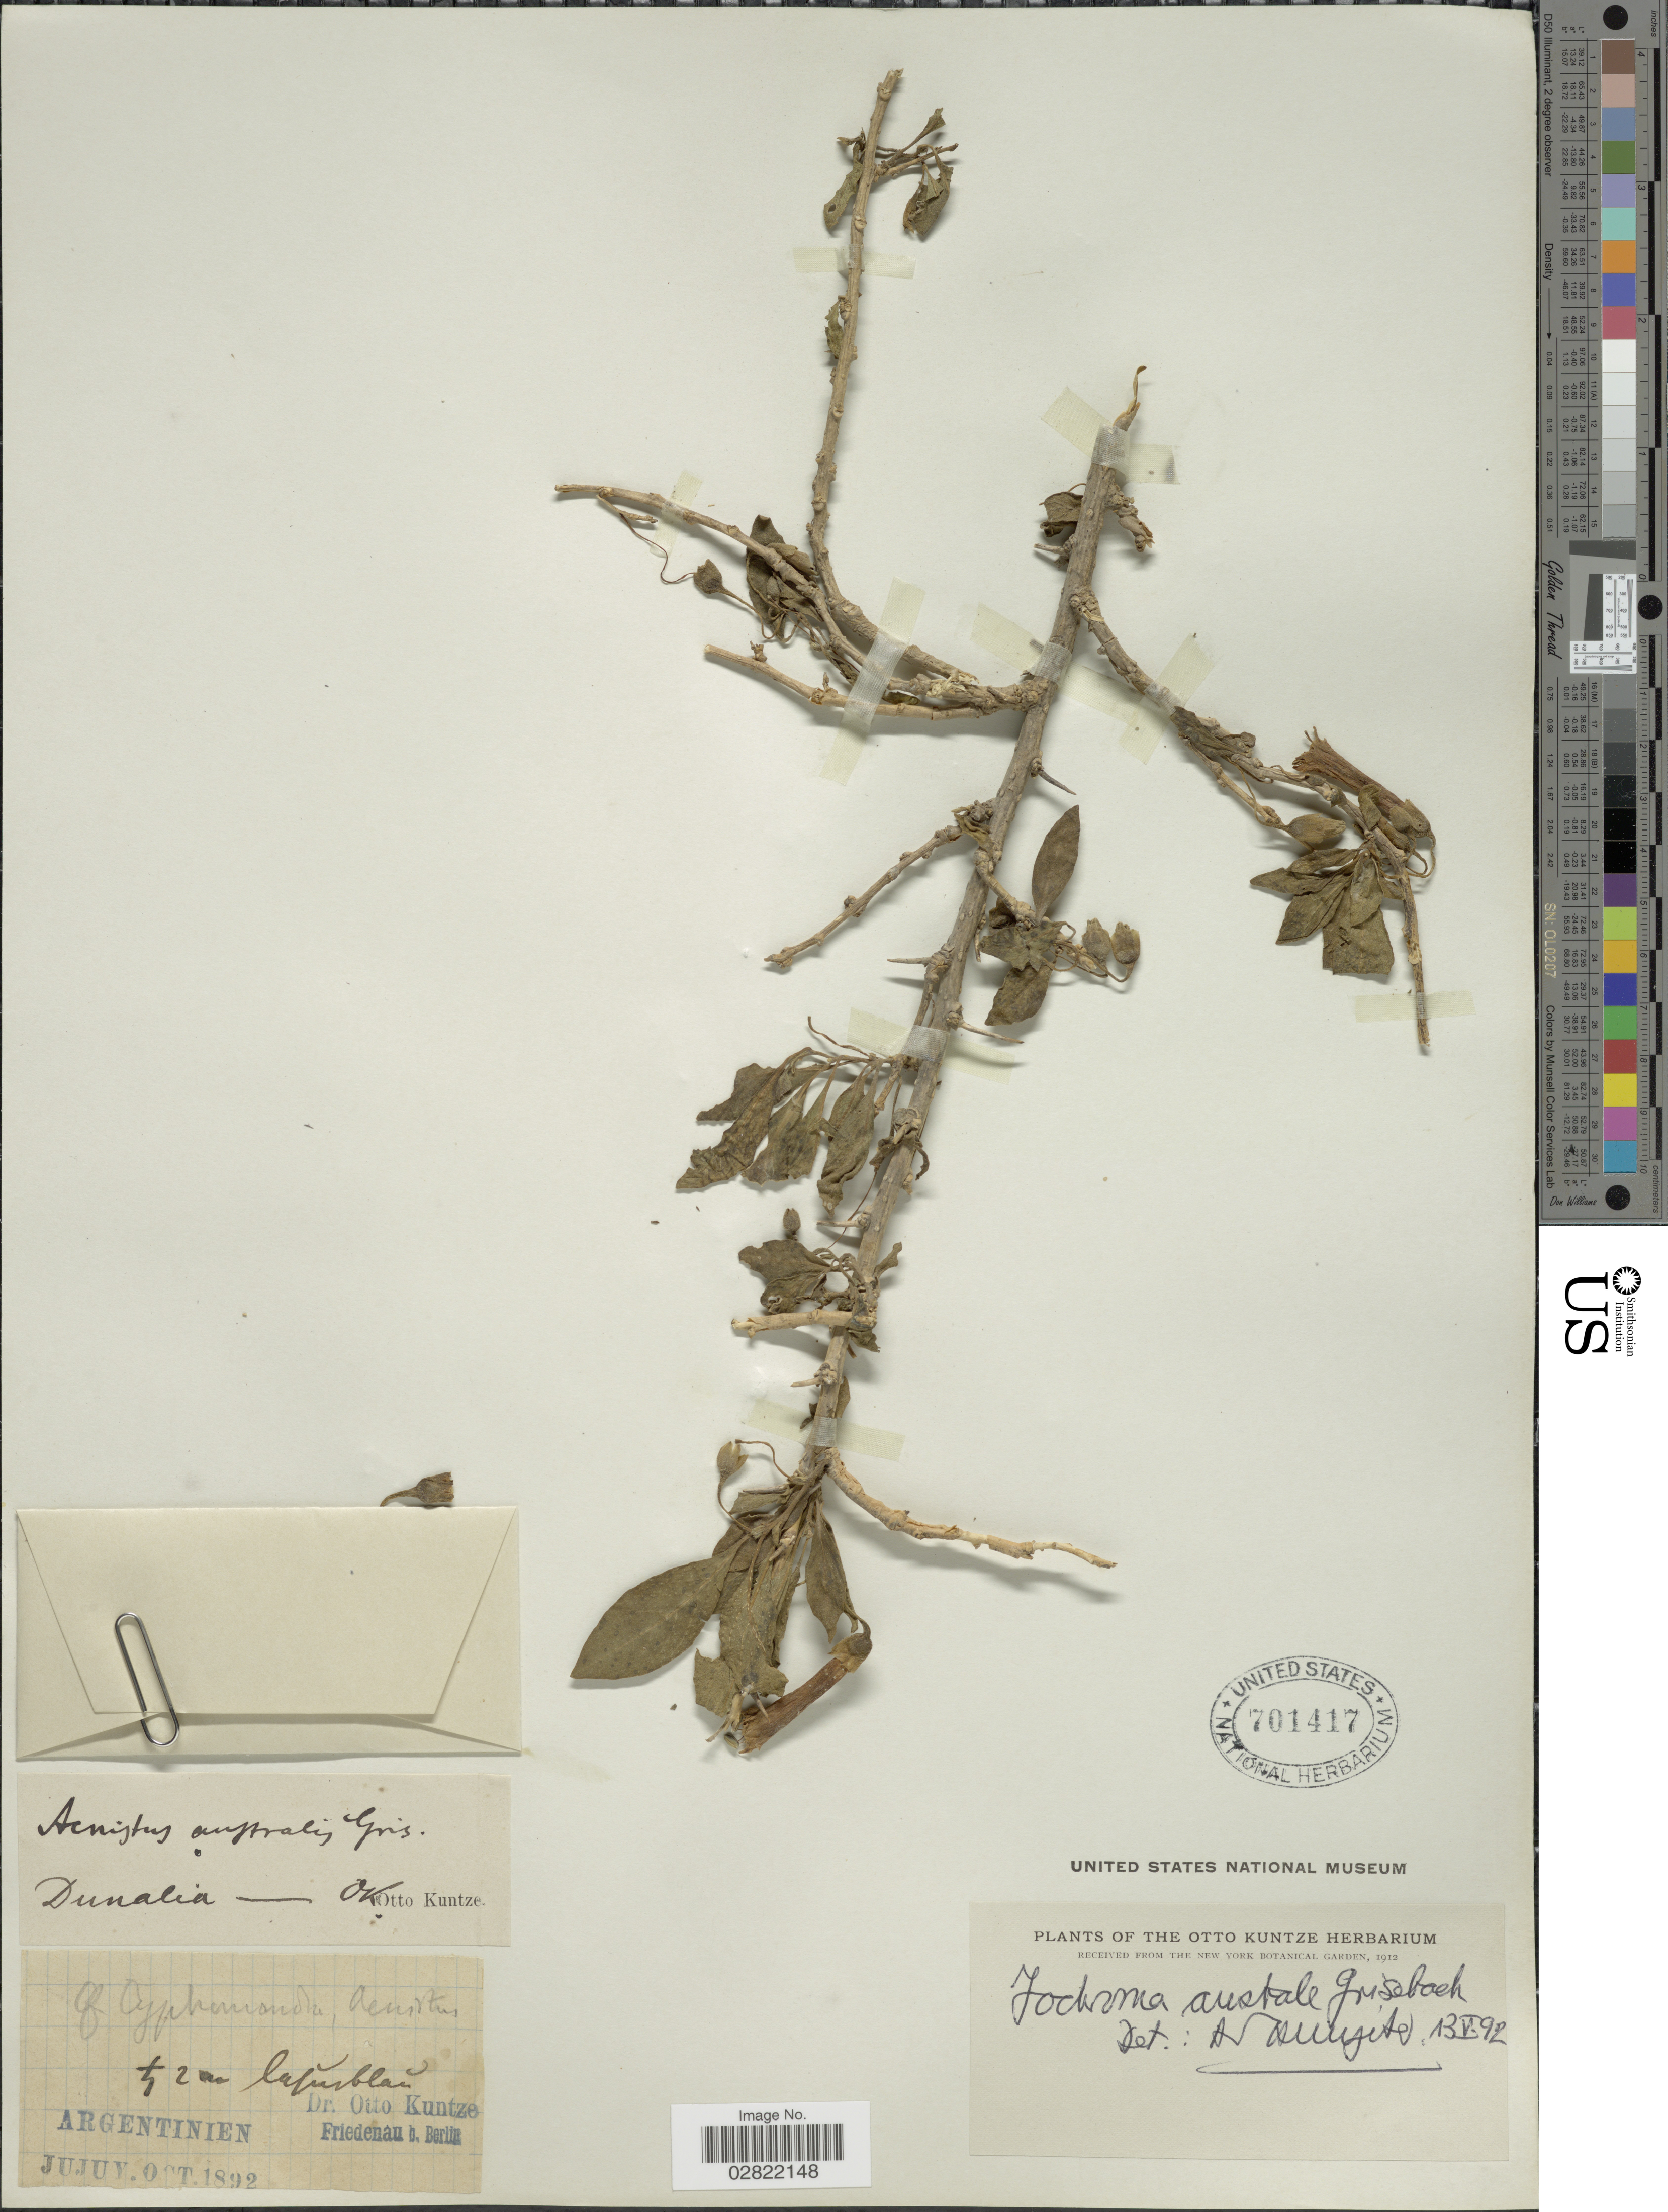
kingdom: Plantae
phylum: Tracheophyta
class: Magnoliopsida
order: Solanales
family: Solanaceae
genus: Iochroma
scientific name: Iochroma australe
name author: Griseb.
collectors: C.E.O. Kuntze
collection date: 1892-10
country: Argentina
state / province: Jujuy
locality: Argentinien, Jujuy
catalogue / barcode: US 701417